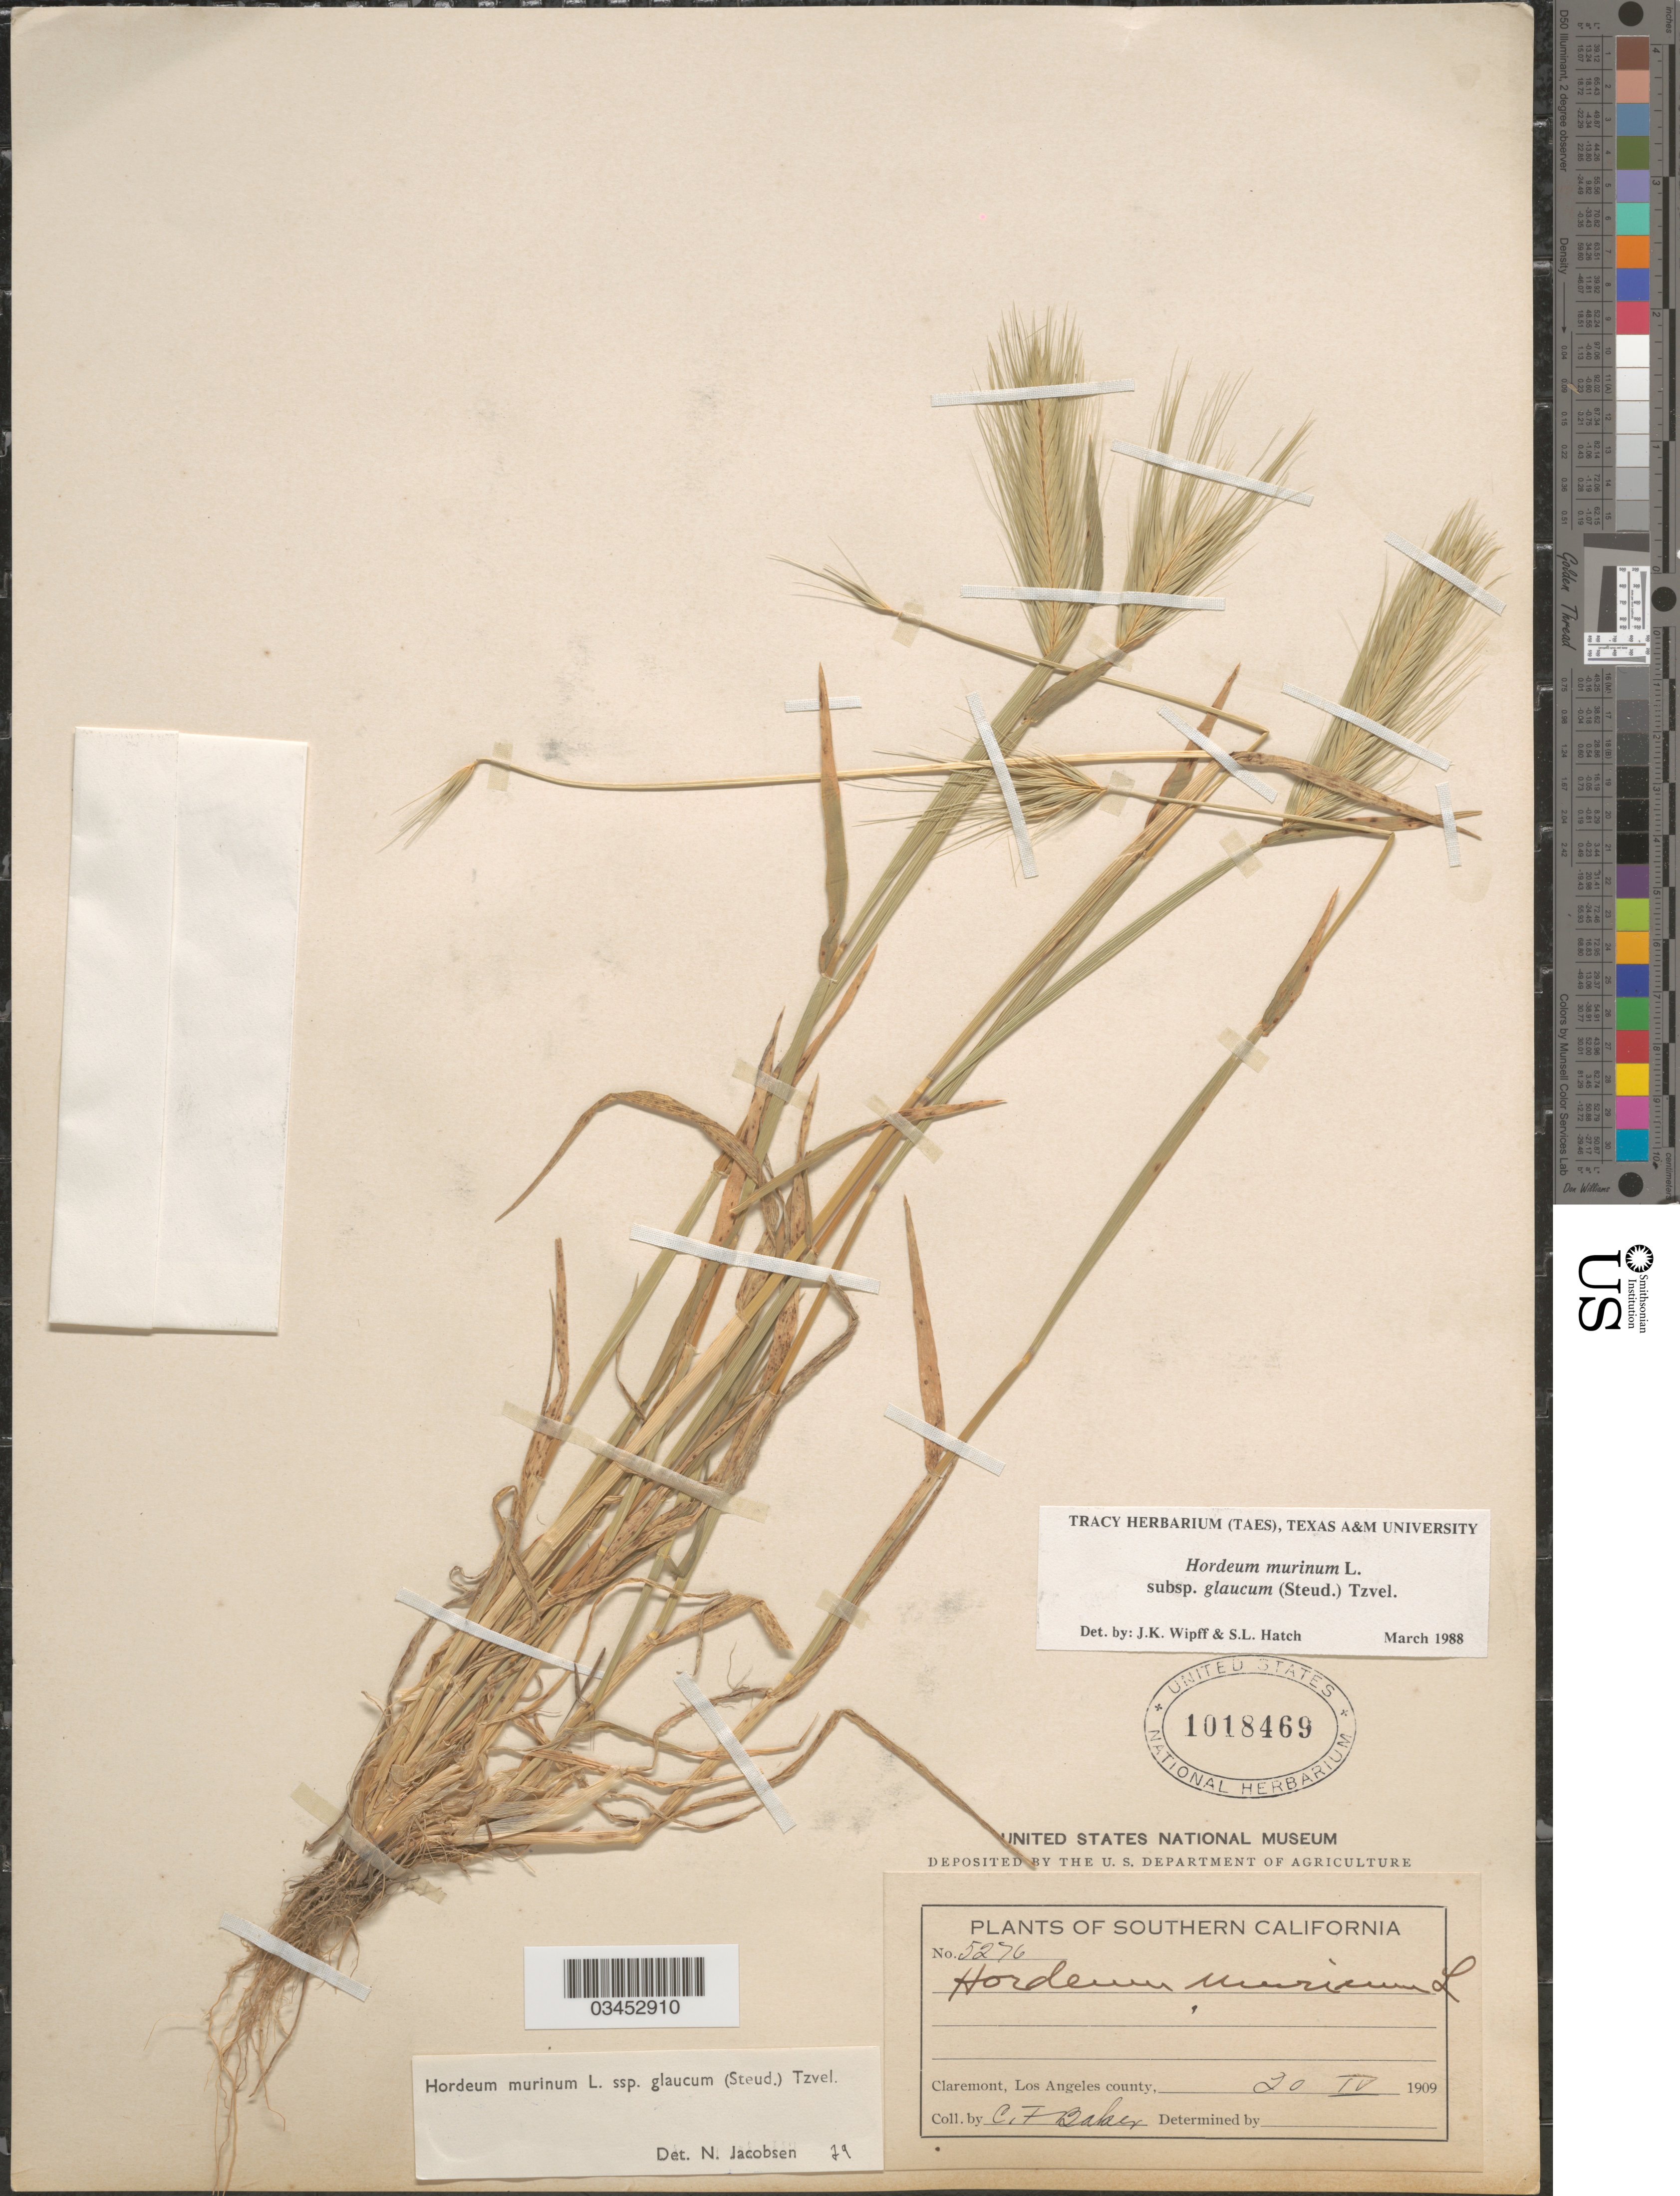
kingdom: Plantae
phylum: Tracheophyta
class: Liliopsida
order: Poales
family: Poaceae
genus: Hordeum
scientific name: Hordeum murinum subsp. glaucum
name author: (Steud.) Tzvelev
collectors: C. F. Baker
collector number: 5276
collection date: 1909-04-20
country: United States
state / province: California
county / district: Los Angeles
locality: Southern California. Claremont, Los Angeles county.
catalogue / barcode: US 1018469